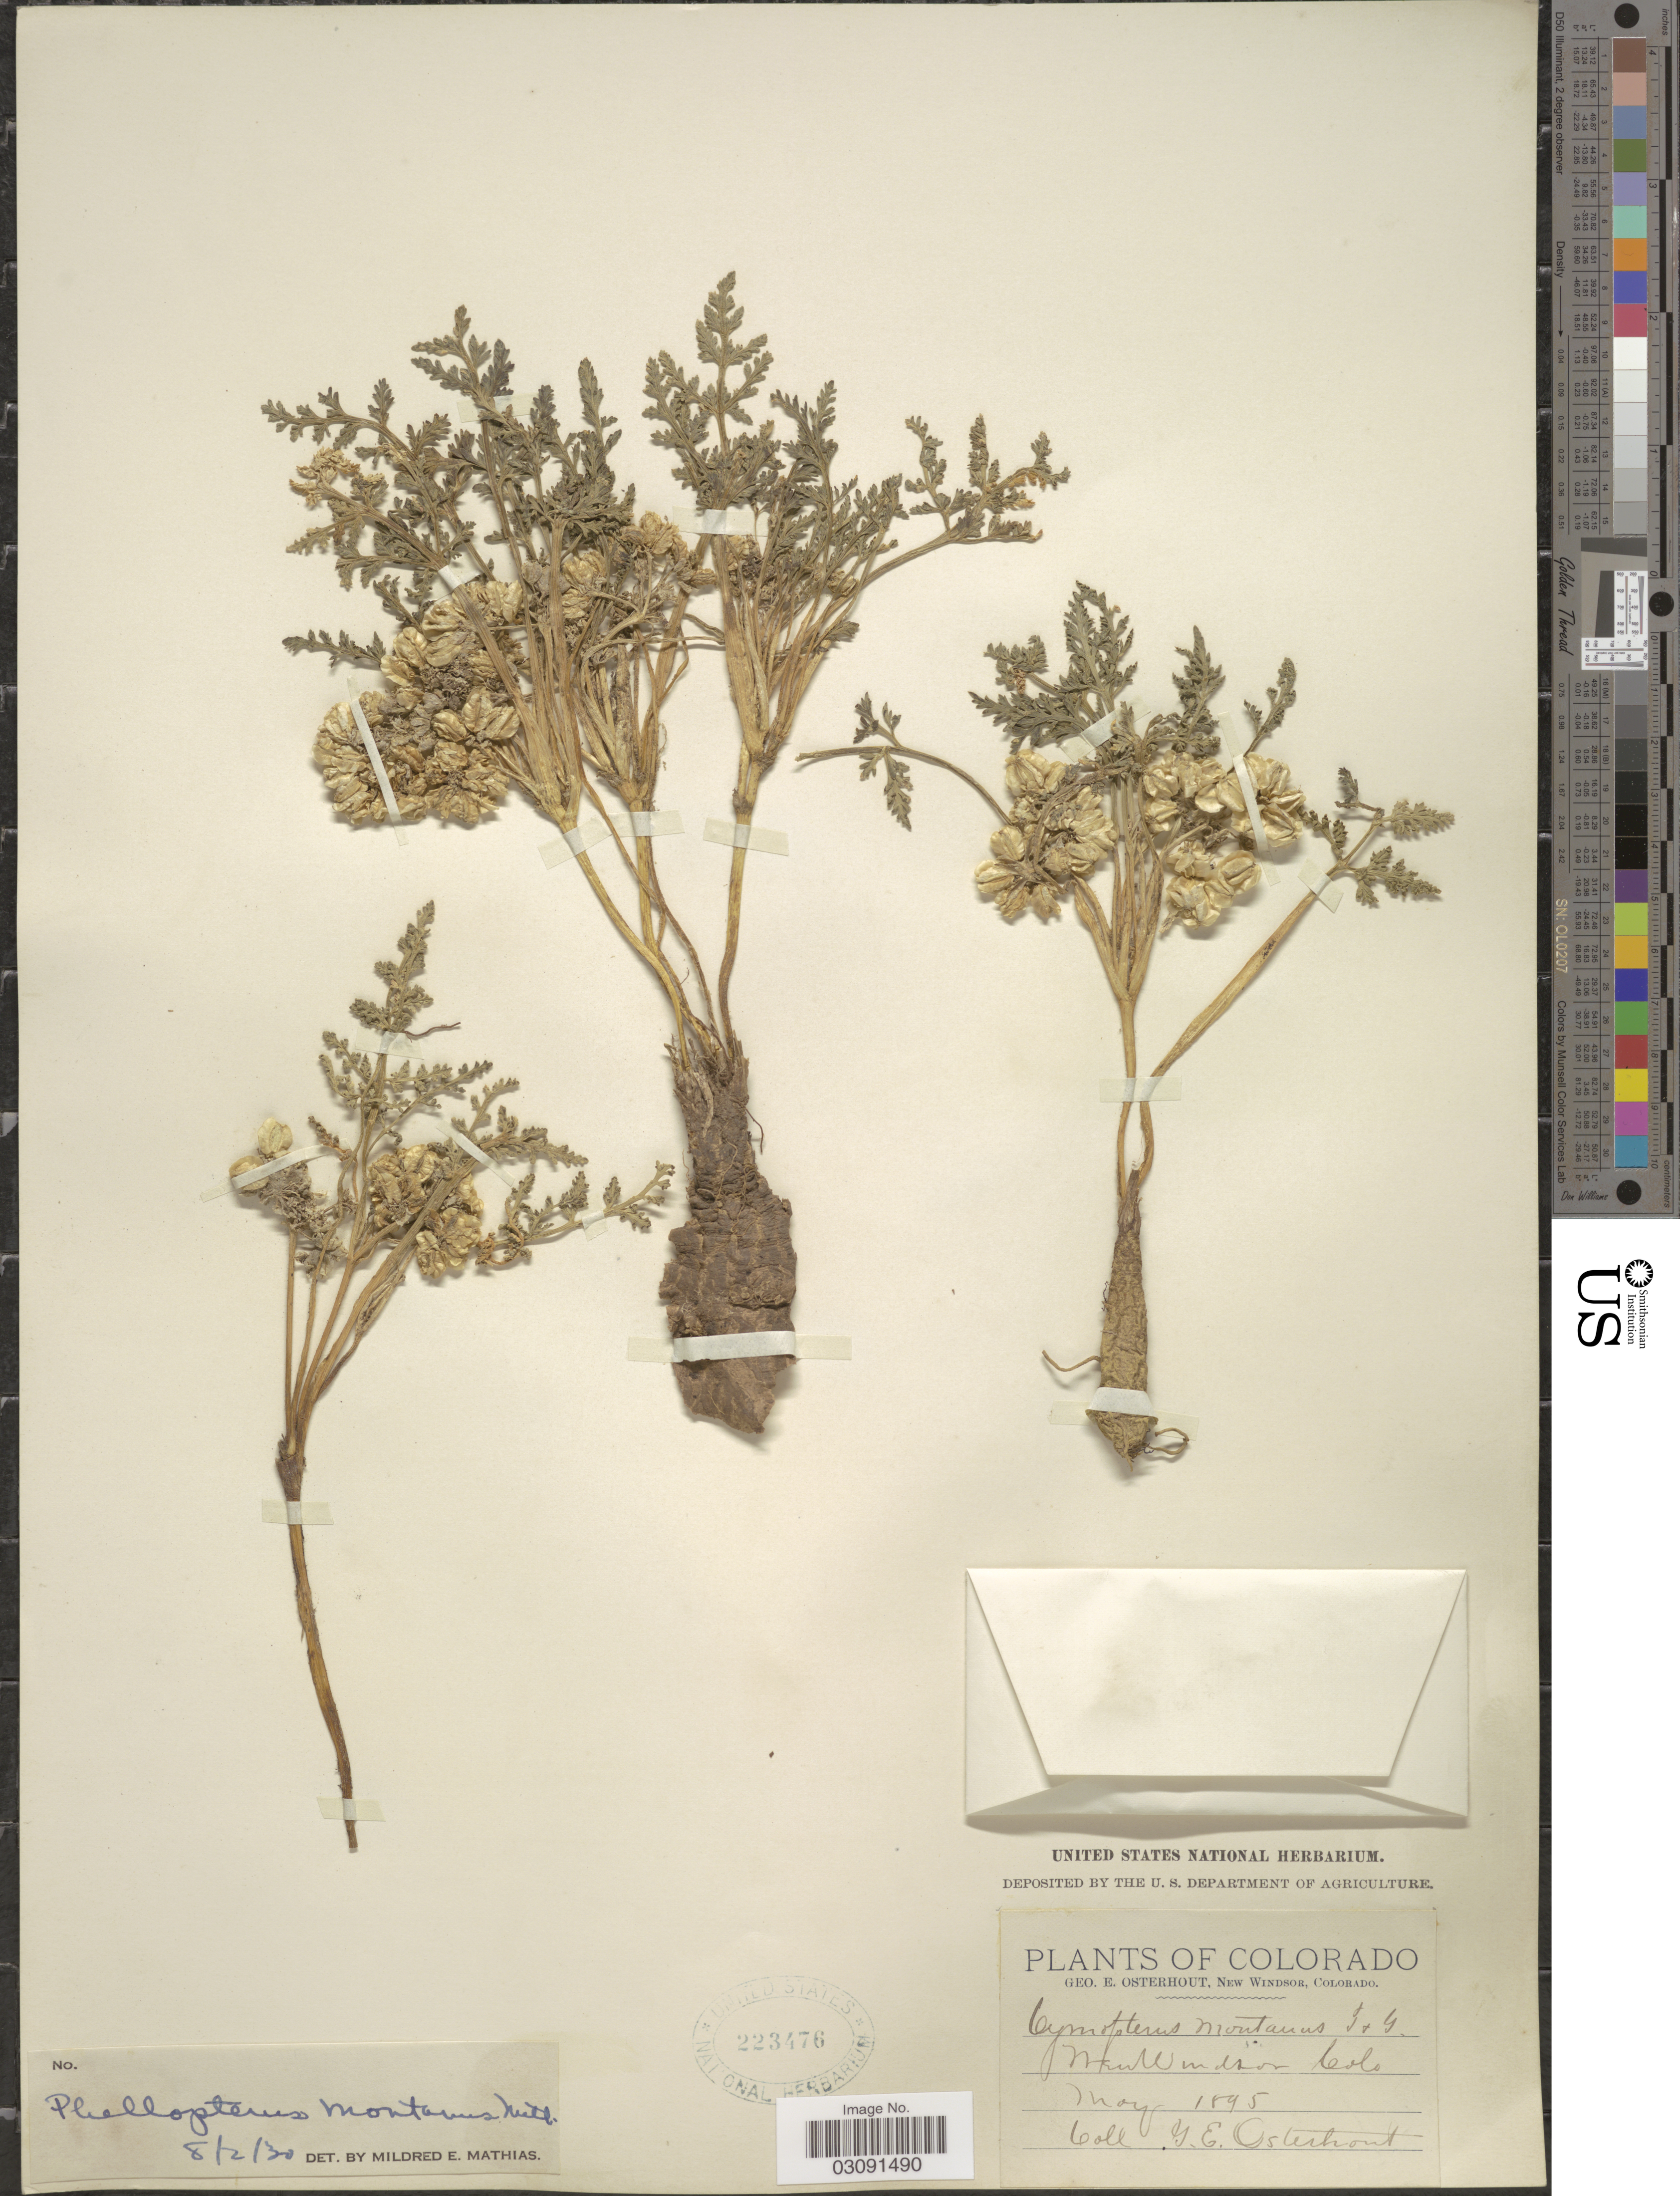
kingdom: Plantae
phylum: Tracheophyta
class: Magnoliopsida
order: Apiales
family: Apiaceae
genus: Cymopterus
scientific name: Cymopterus montanus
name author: Torr. & A. Gray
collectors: G. Osterhout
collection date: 1895-05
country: United States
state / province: Colorado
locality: New Windsor, Colo.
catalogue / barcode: US 223476